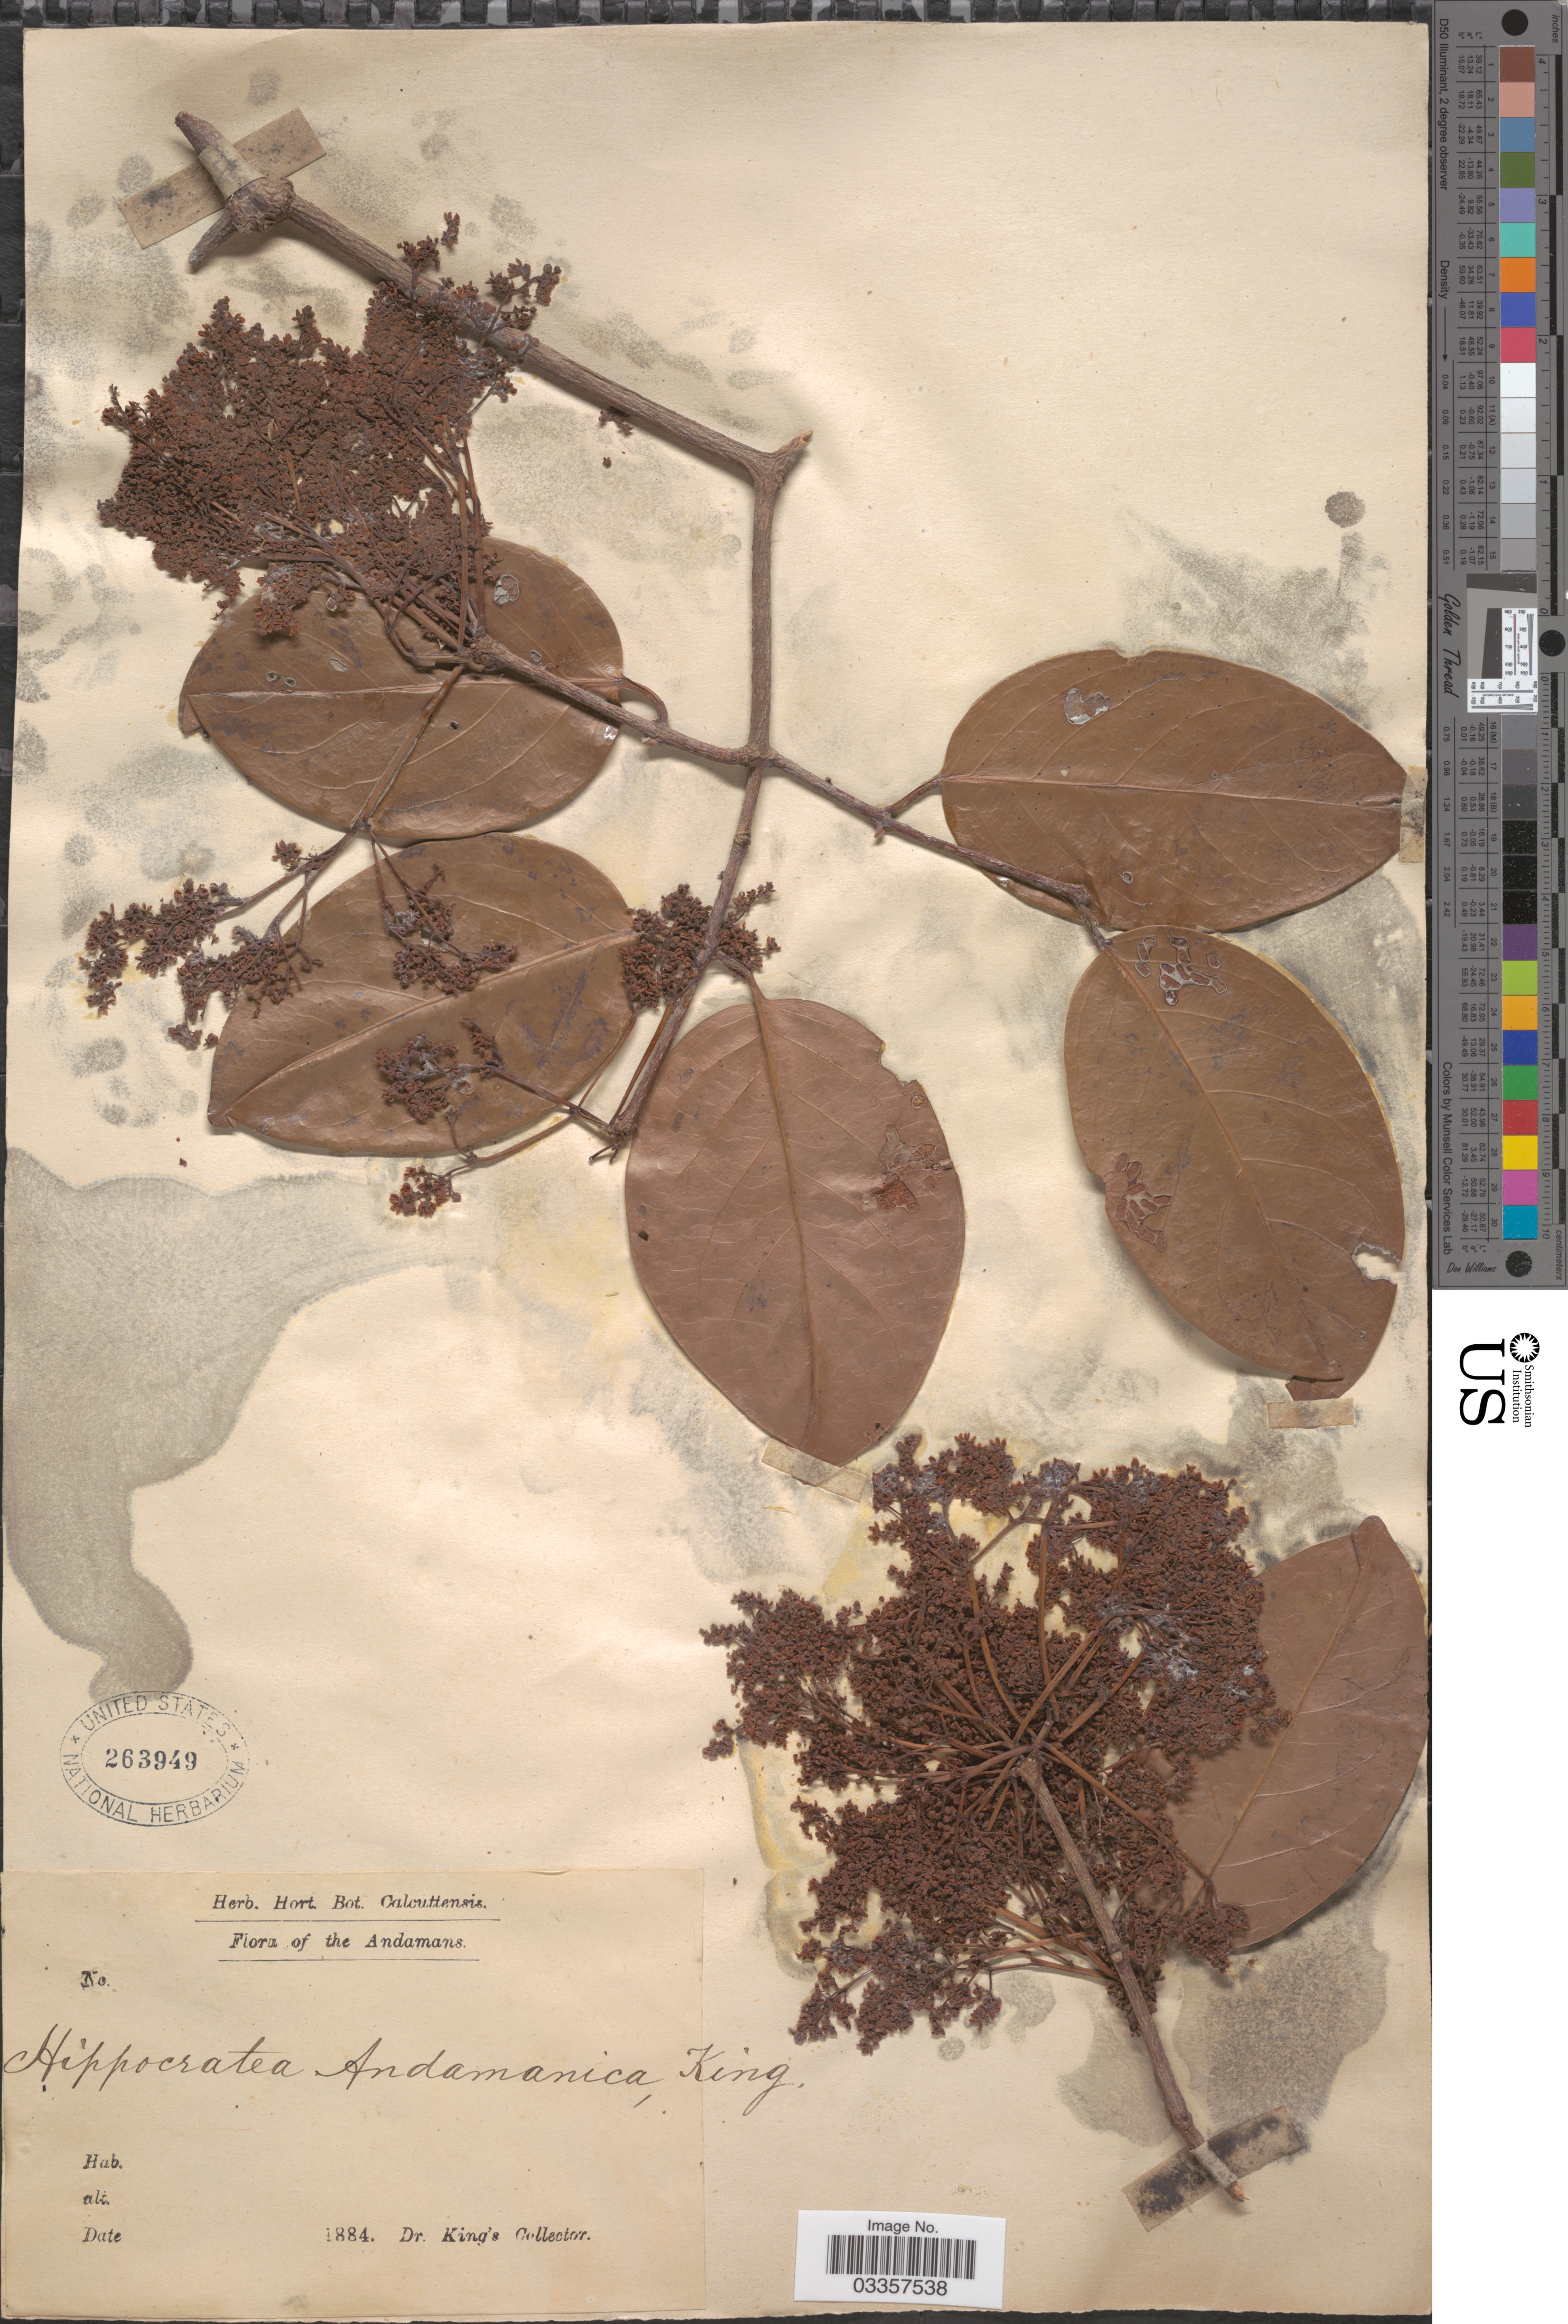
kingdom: Plantae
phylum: Tracheophyta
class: Magnoliopsida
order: Celastrales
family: Celastraceae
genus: Hippocratea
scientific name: Hippocratea andamanica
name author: King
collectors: Dr. King's collector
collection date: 1884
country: India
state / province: Andaman and Nicobar Islands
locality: Andamans.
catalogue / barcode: US 263949